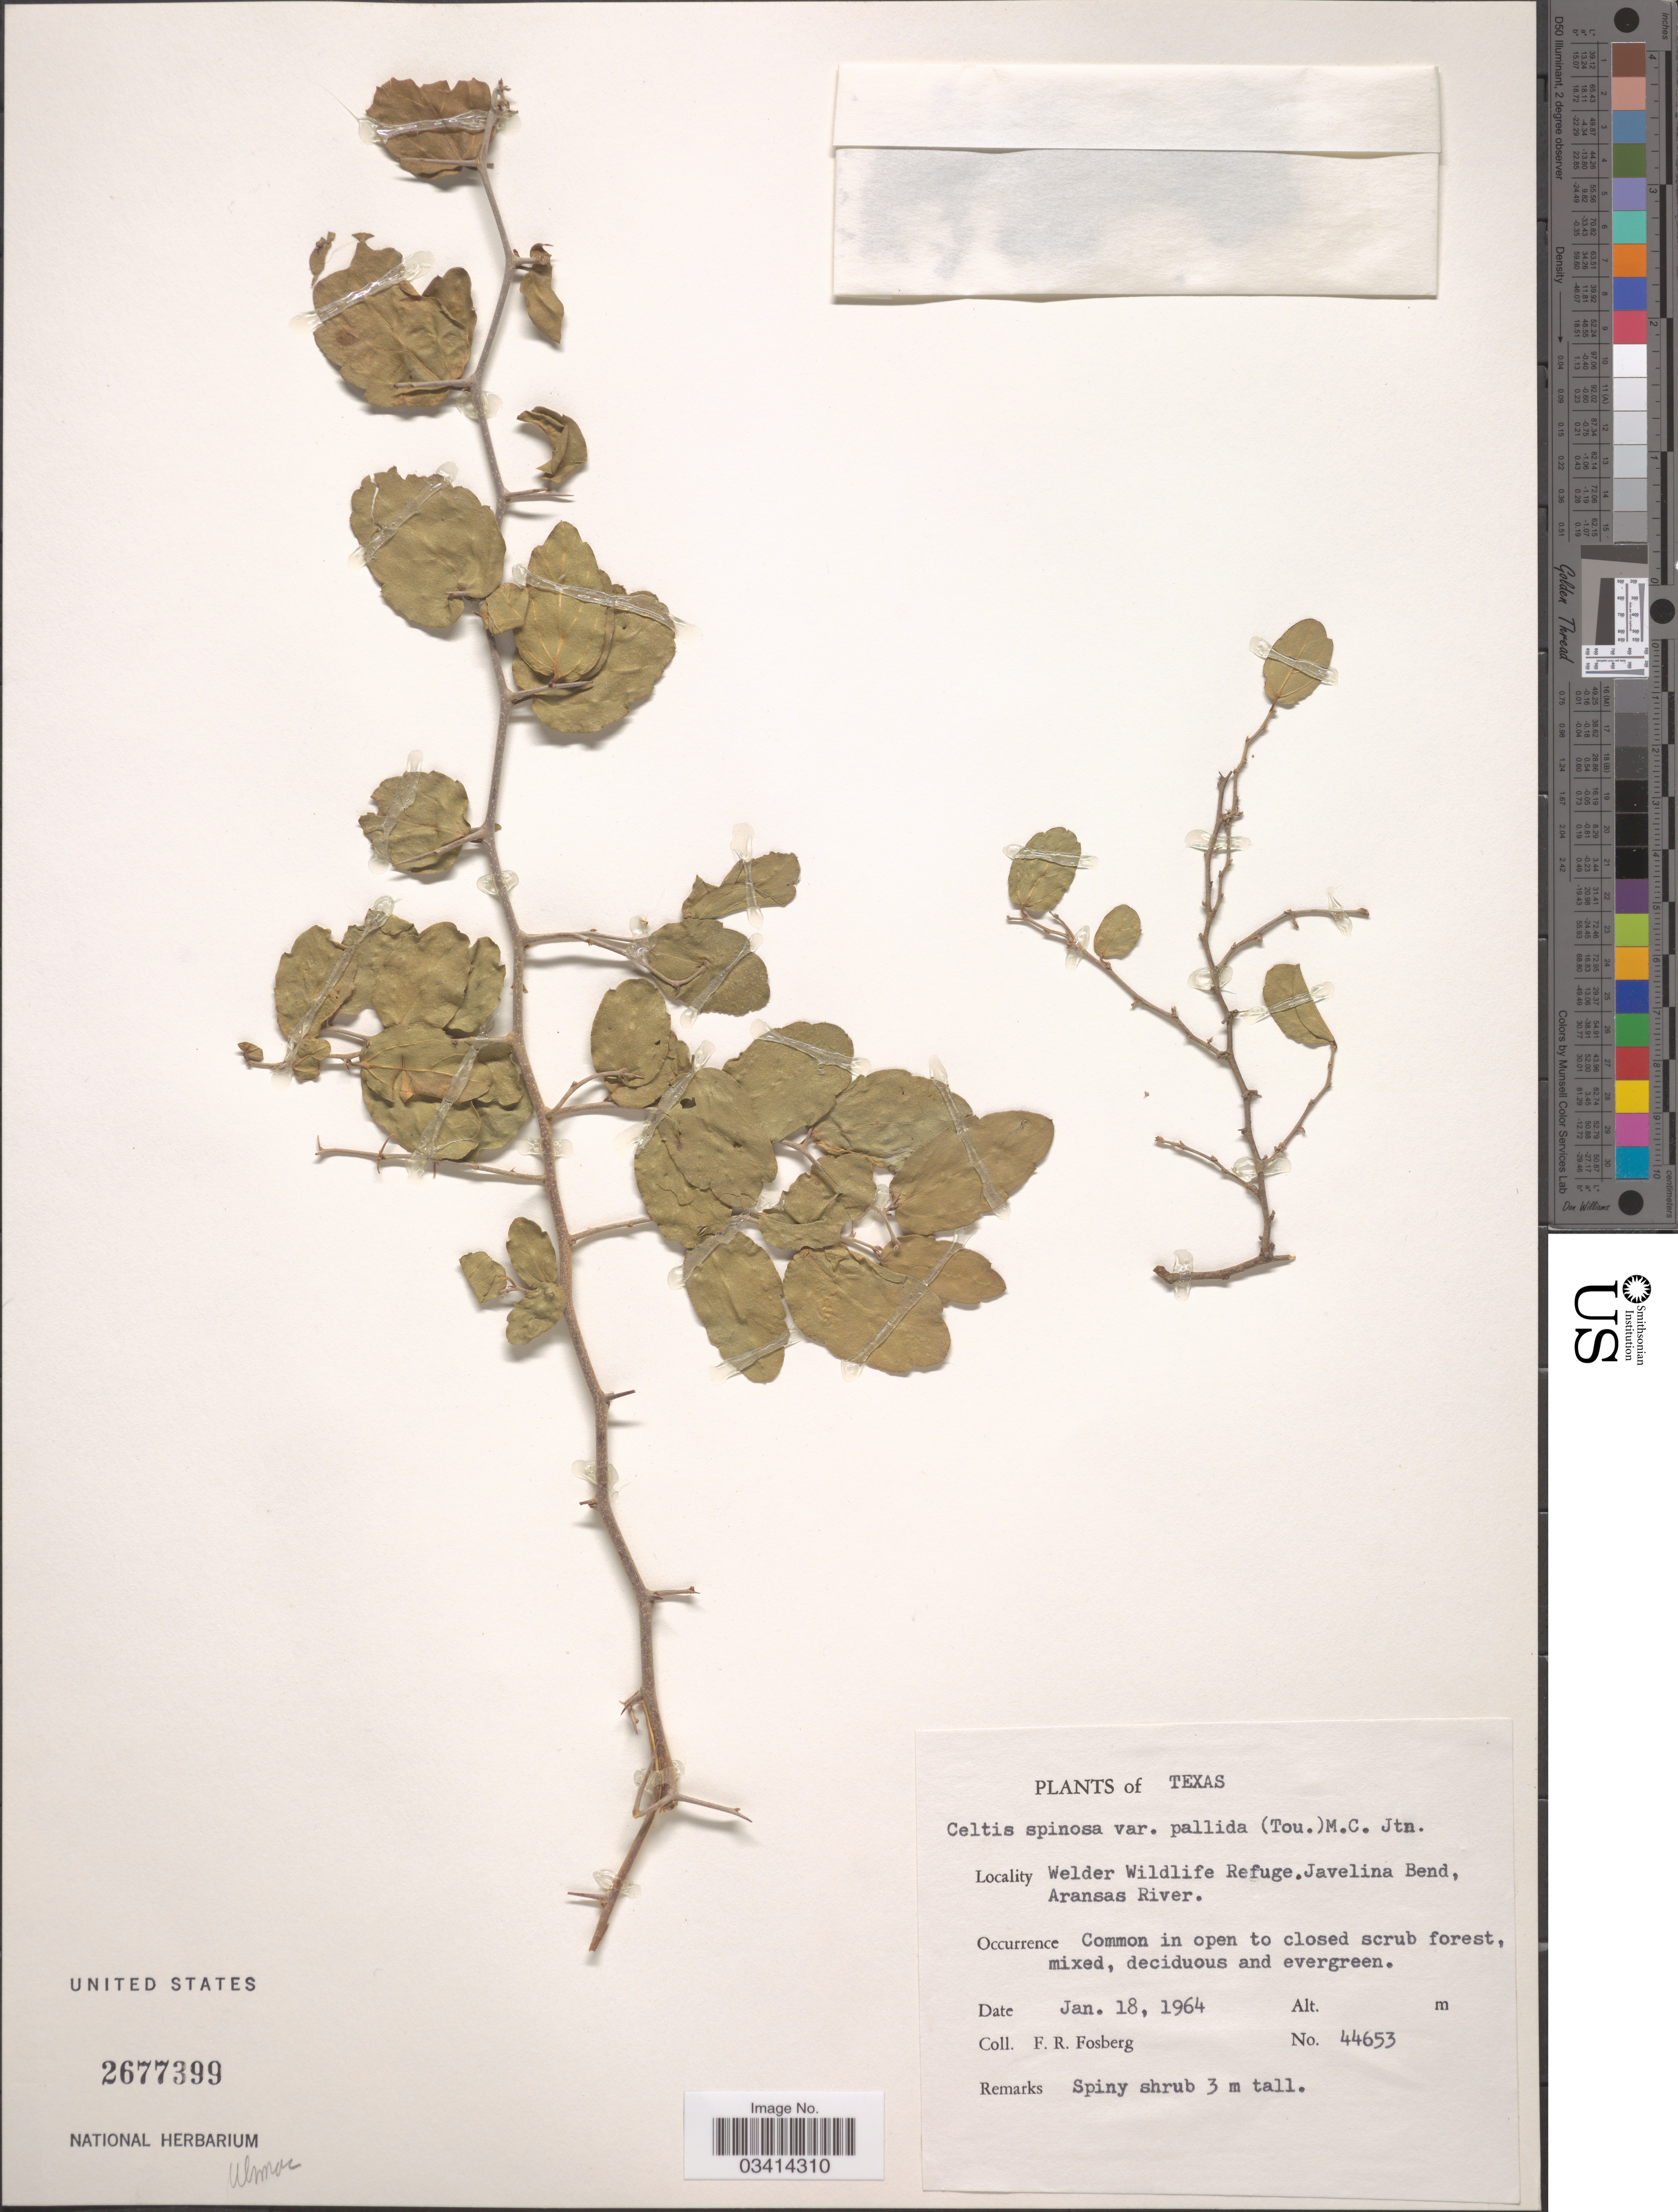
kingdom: Plantae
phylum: Tracheophyta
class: Magnoliopsida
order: Rosales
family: Cannabaceae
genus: Celtis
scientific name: Celtis spinosa var. pallida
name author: (Torr.) M.C. Johnst.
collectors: F. R. Fosberg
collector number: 44653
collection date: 1964-01-18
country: United States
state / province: Texas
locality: Welder Wildlife Refuge. Javelina Bend, Aransas River.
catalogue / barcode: US 2677399